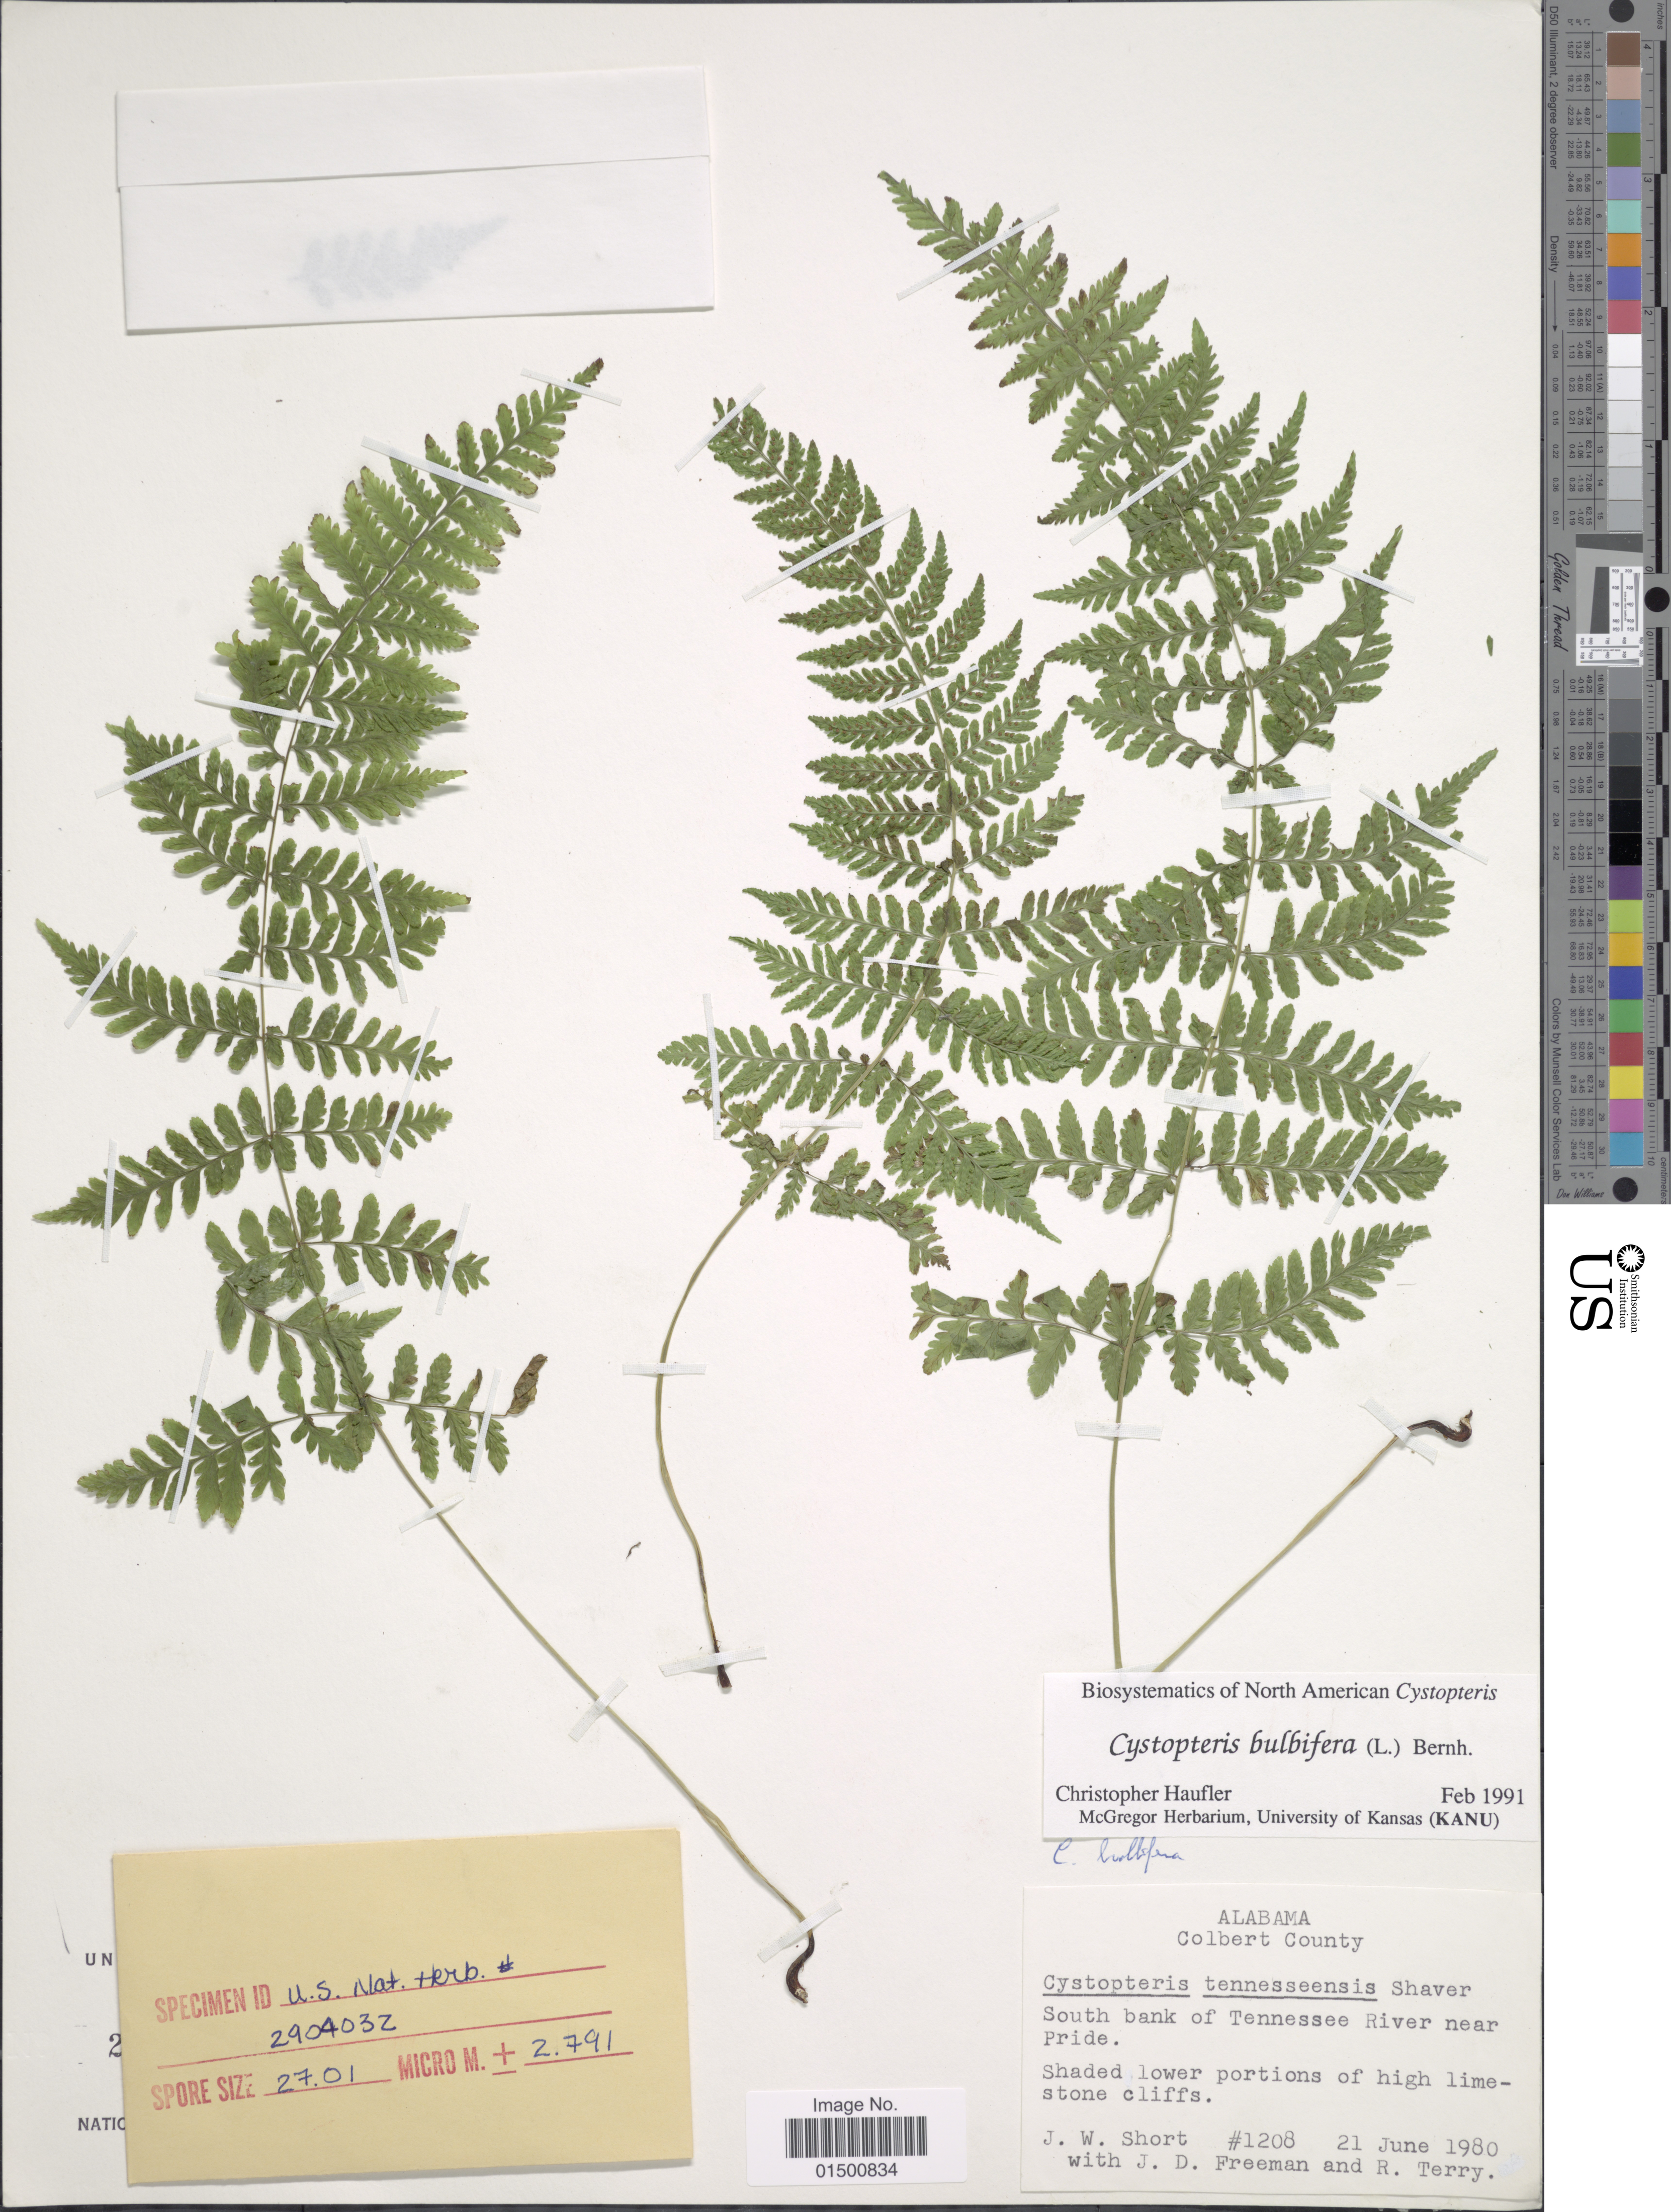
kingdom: Plantae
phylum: Tracheophyta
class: Polypodiopsida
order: Polypodiales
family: Cystopteridaceae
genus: Cystopteris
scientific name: Cystopteris bulbifera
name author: (L.) Bernh.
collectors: J. Short, J. Freeman & R. Terry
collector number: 1208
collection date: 1980-06-21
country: United States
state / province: Alabama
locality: Colbert County, South bank of Tennessee River near Pride